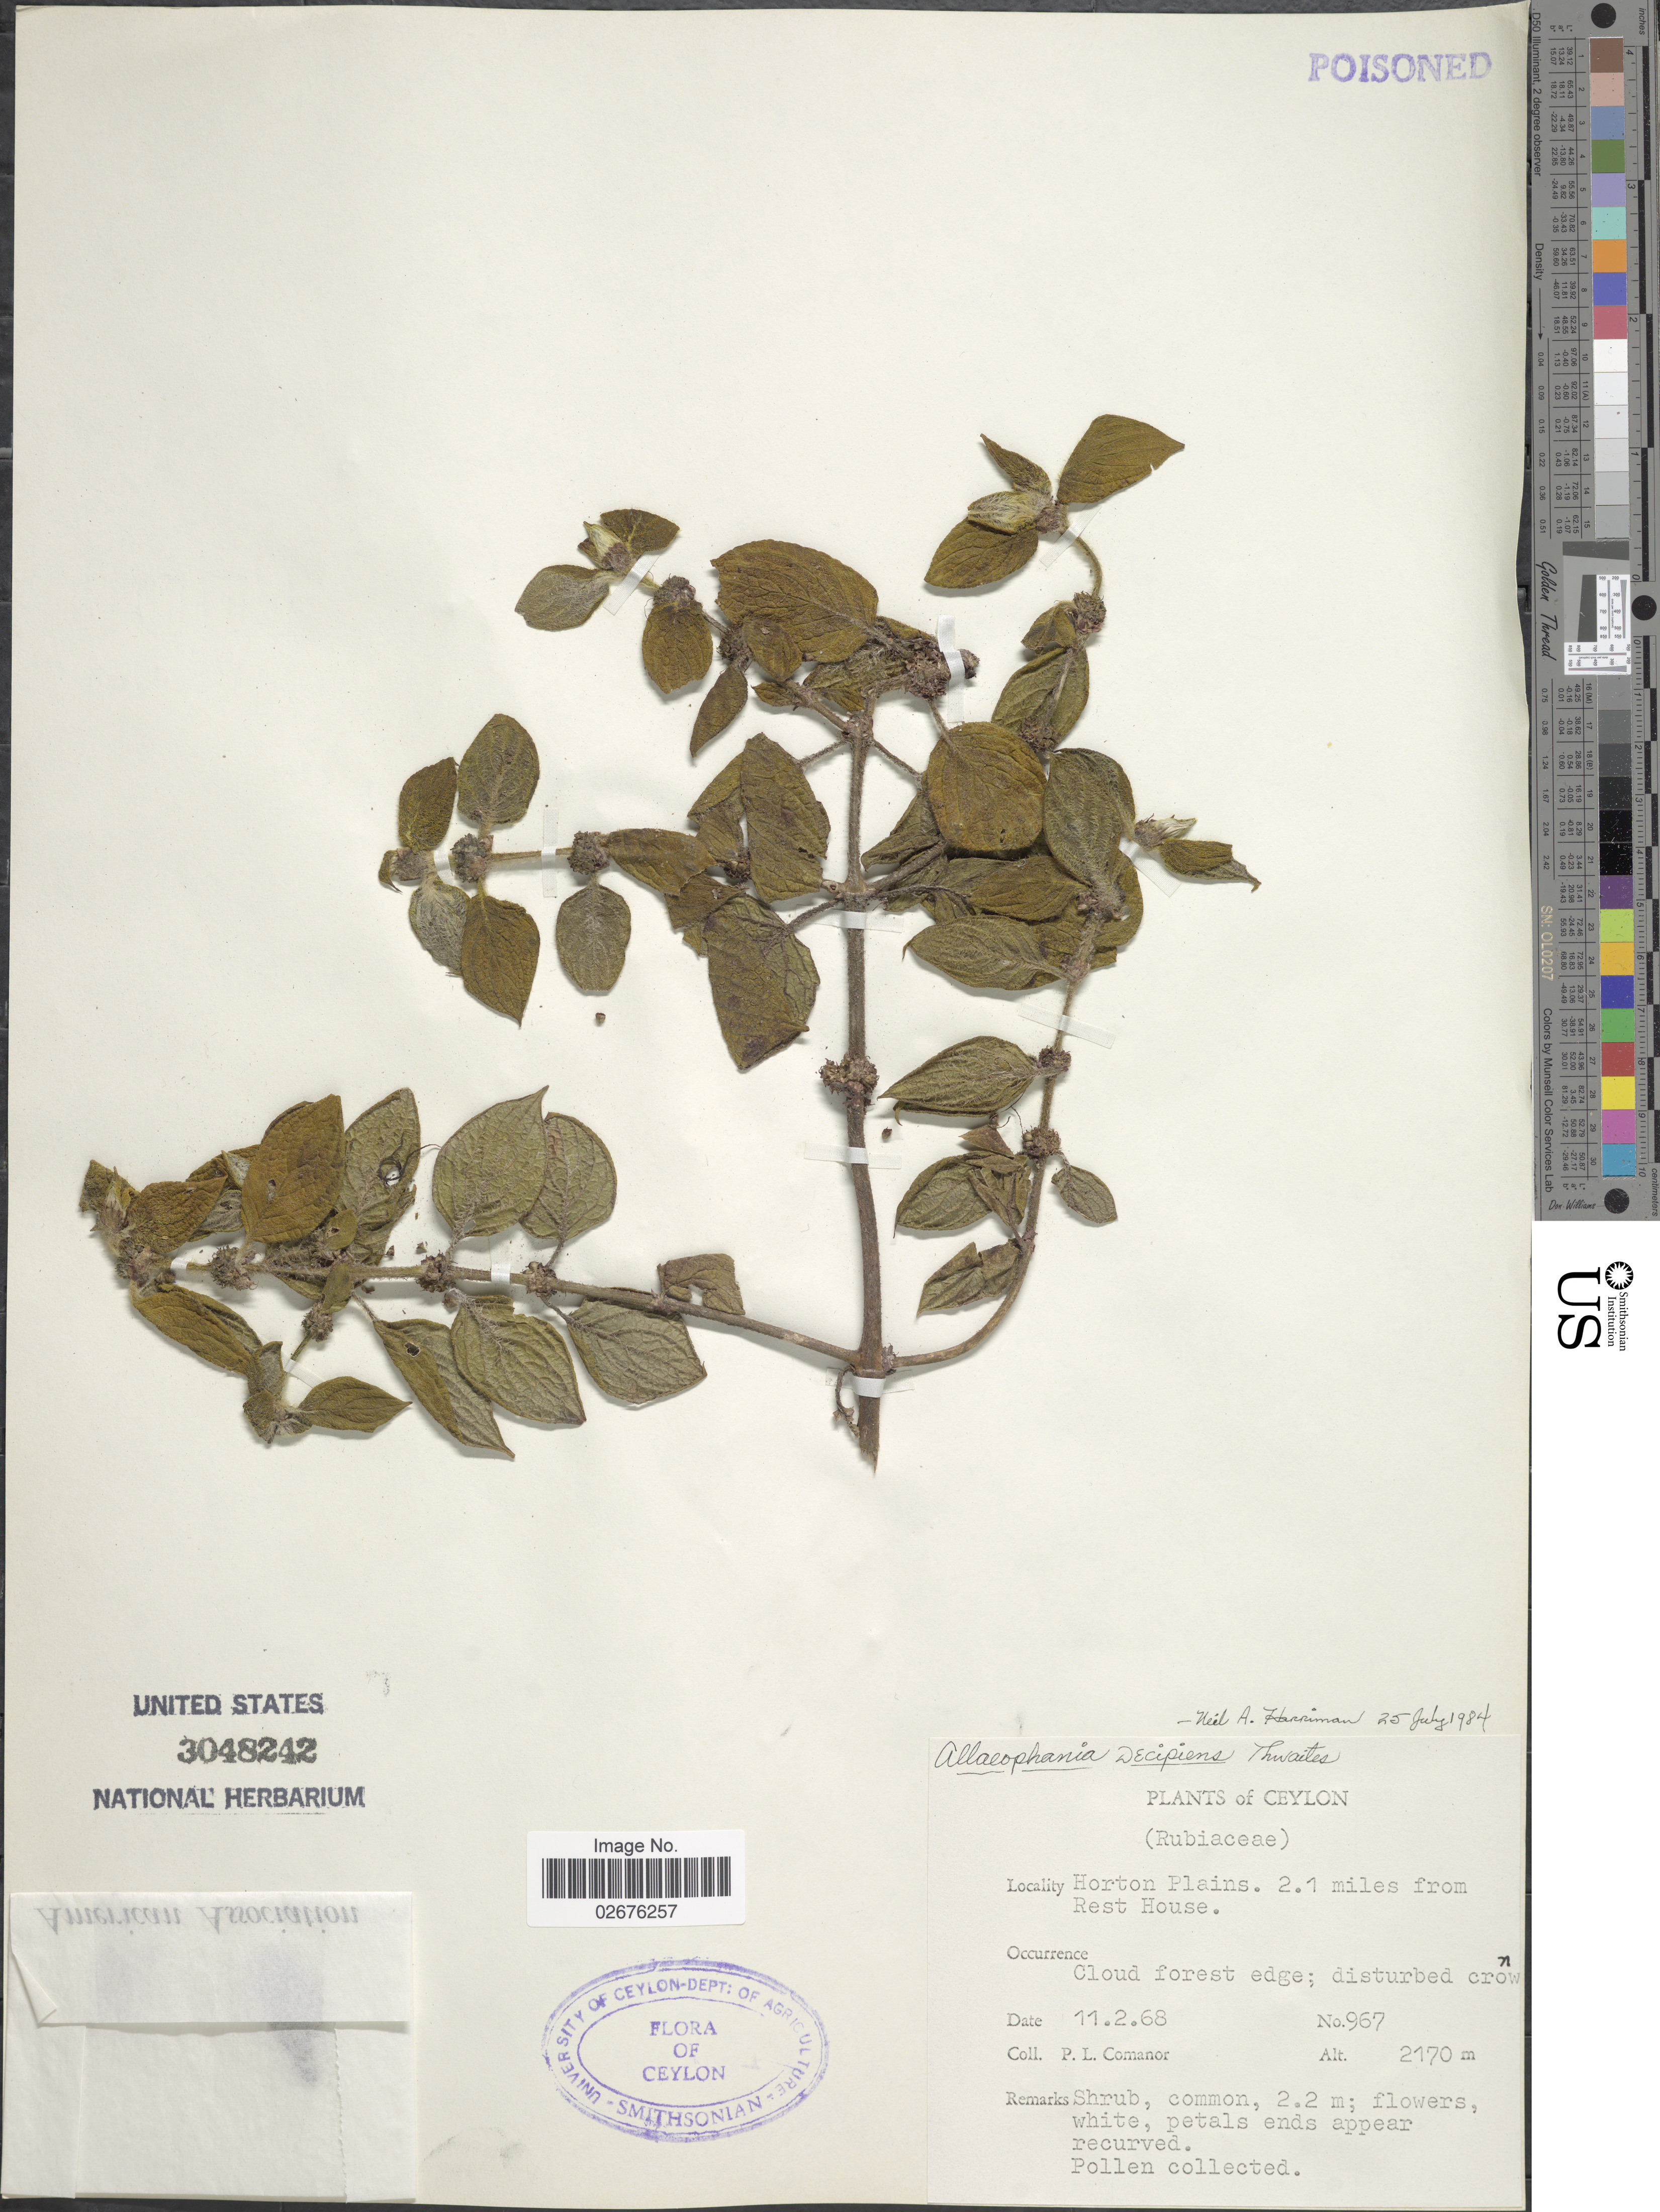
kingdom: Plantae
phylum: Tracheophyta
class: Magnoliopsida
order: Gentianales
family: Rubiaceae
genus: Allaeophania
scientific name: Allaeophania decipiens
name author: Thwaites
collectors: P. Comanor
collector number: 967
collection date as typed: Transcribed d/m/y: 11/2/68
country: Sri Lanka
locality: Ceylon. Horton Plains. 2.1 miles from Rest House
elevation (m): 2170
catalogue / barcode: US 3048242